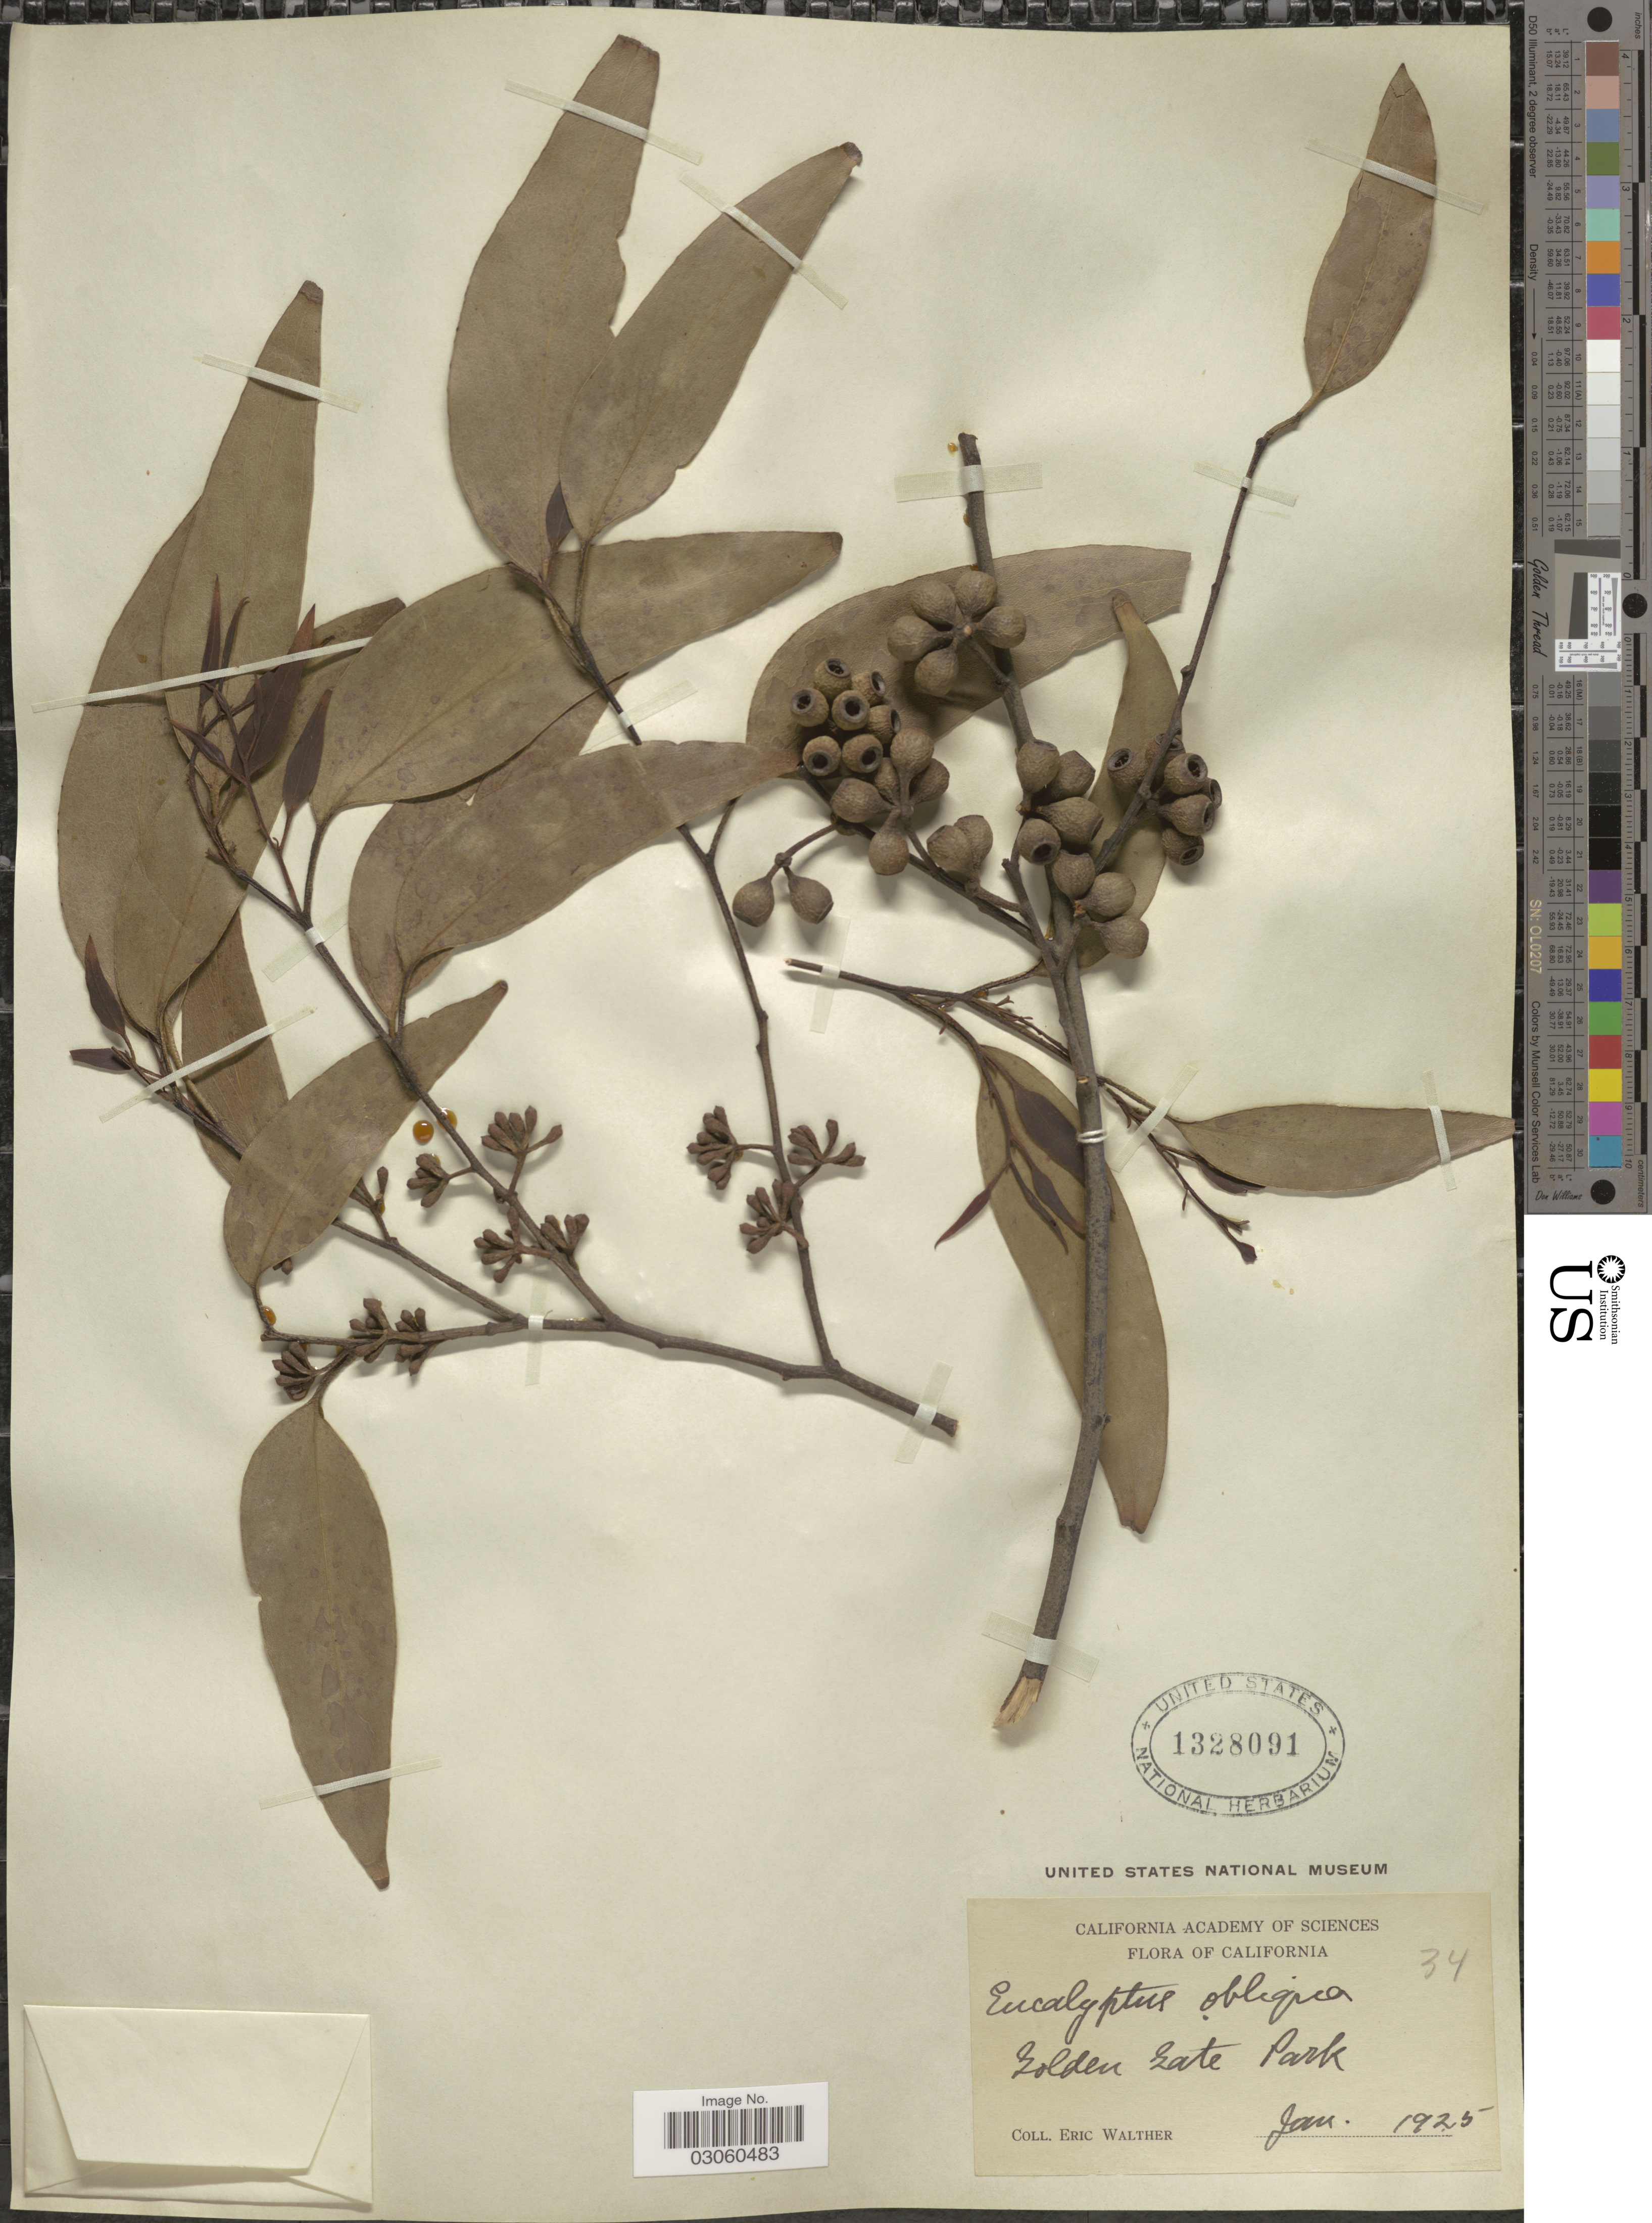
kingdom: Plantae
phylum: Tracheophyta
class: Magnoliopsida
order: Myrtales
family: Myrtaceae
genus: Eucalyptus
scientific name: Eucalyptus obliqua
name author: L'Hér.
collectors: E. Walther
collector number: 34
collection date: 1925-01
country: United States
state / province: California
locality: Golden Gate Park.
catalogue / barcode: US 1328091